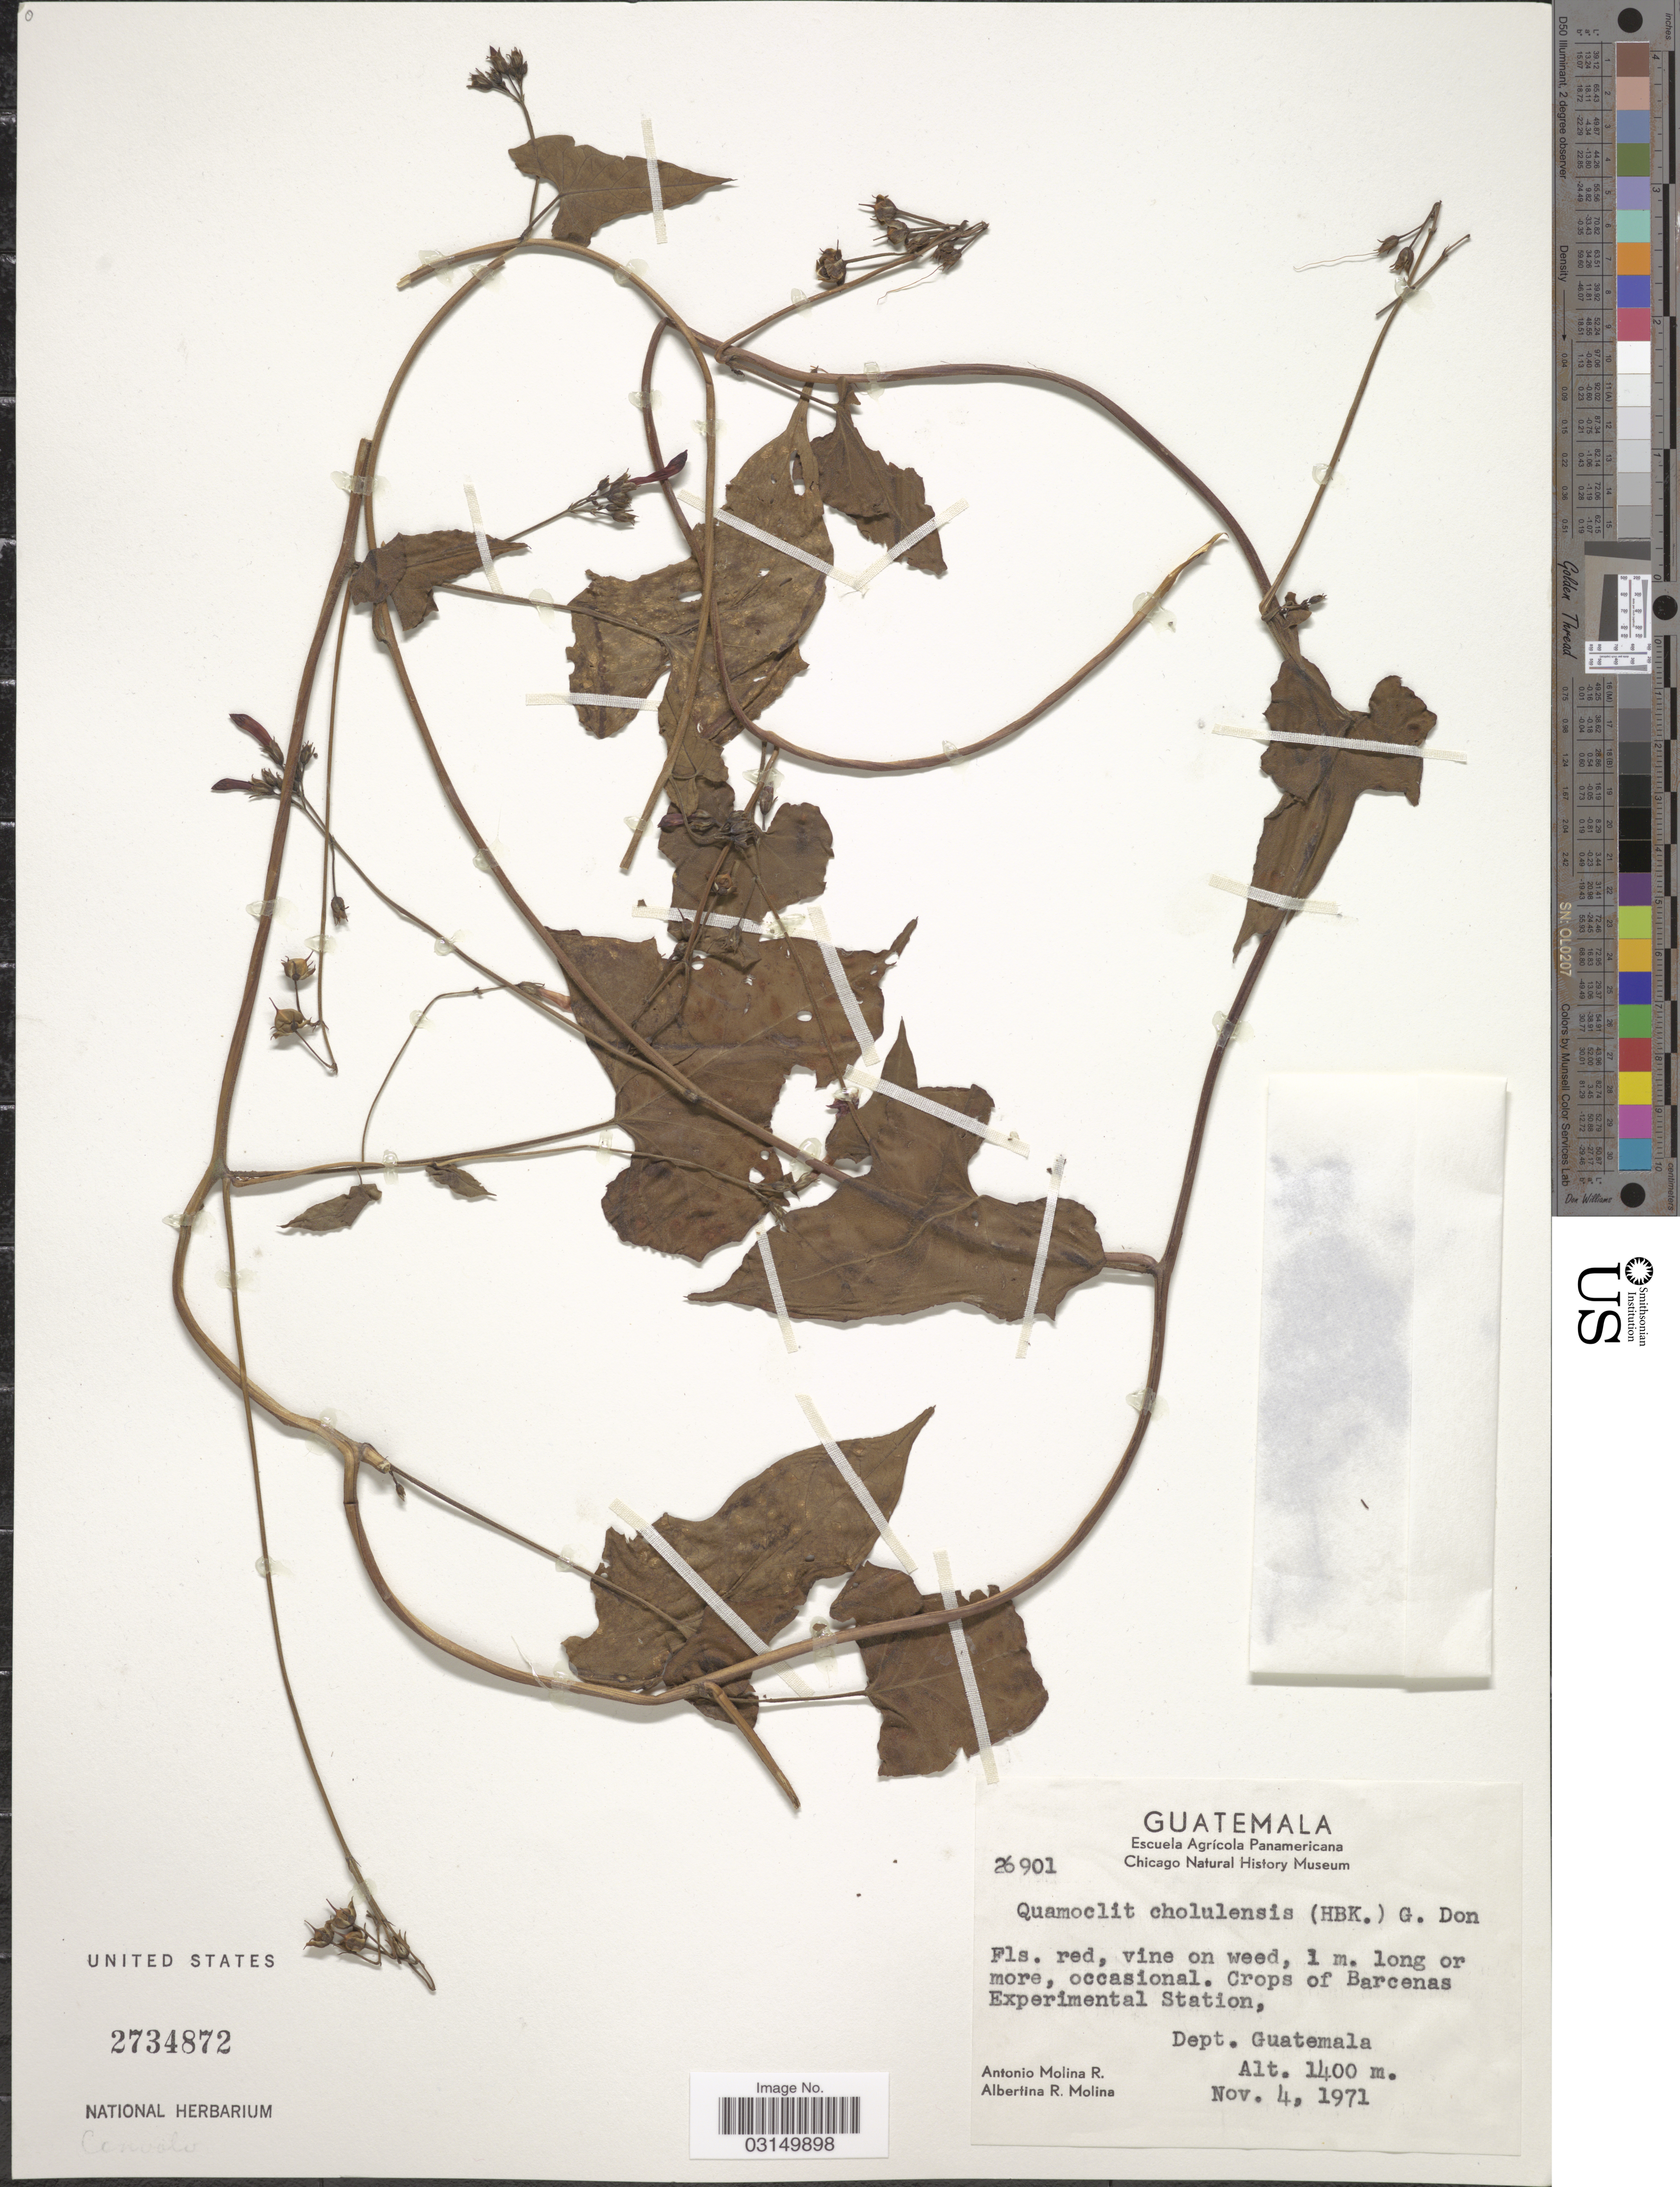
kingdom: Plantae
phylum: Tracheophyta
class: Magnoliopsida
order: Solanales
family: Convolvulaceae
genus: Ipomoea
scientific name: Ipomoea cholulensis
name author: Kunth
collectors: A. Molina R. & A. R. Molina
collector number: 26901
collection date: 1971-11-04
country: Guatemala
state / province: Guatemala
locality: Crops of Barcenas Experimental Station, Dept. Guatemala.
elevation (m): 1400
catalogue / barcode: US 2734872